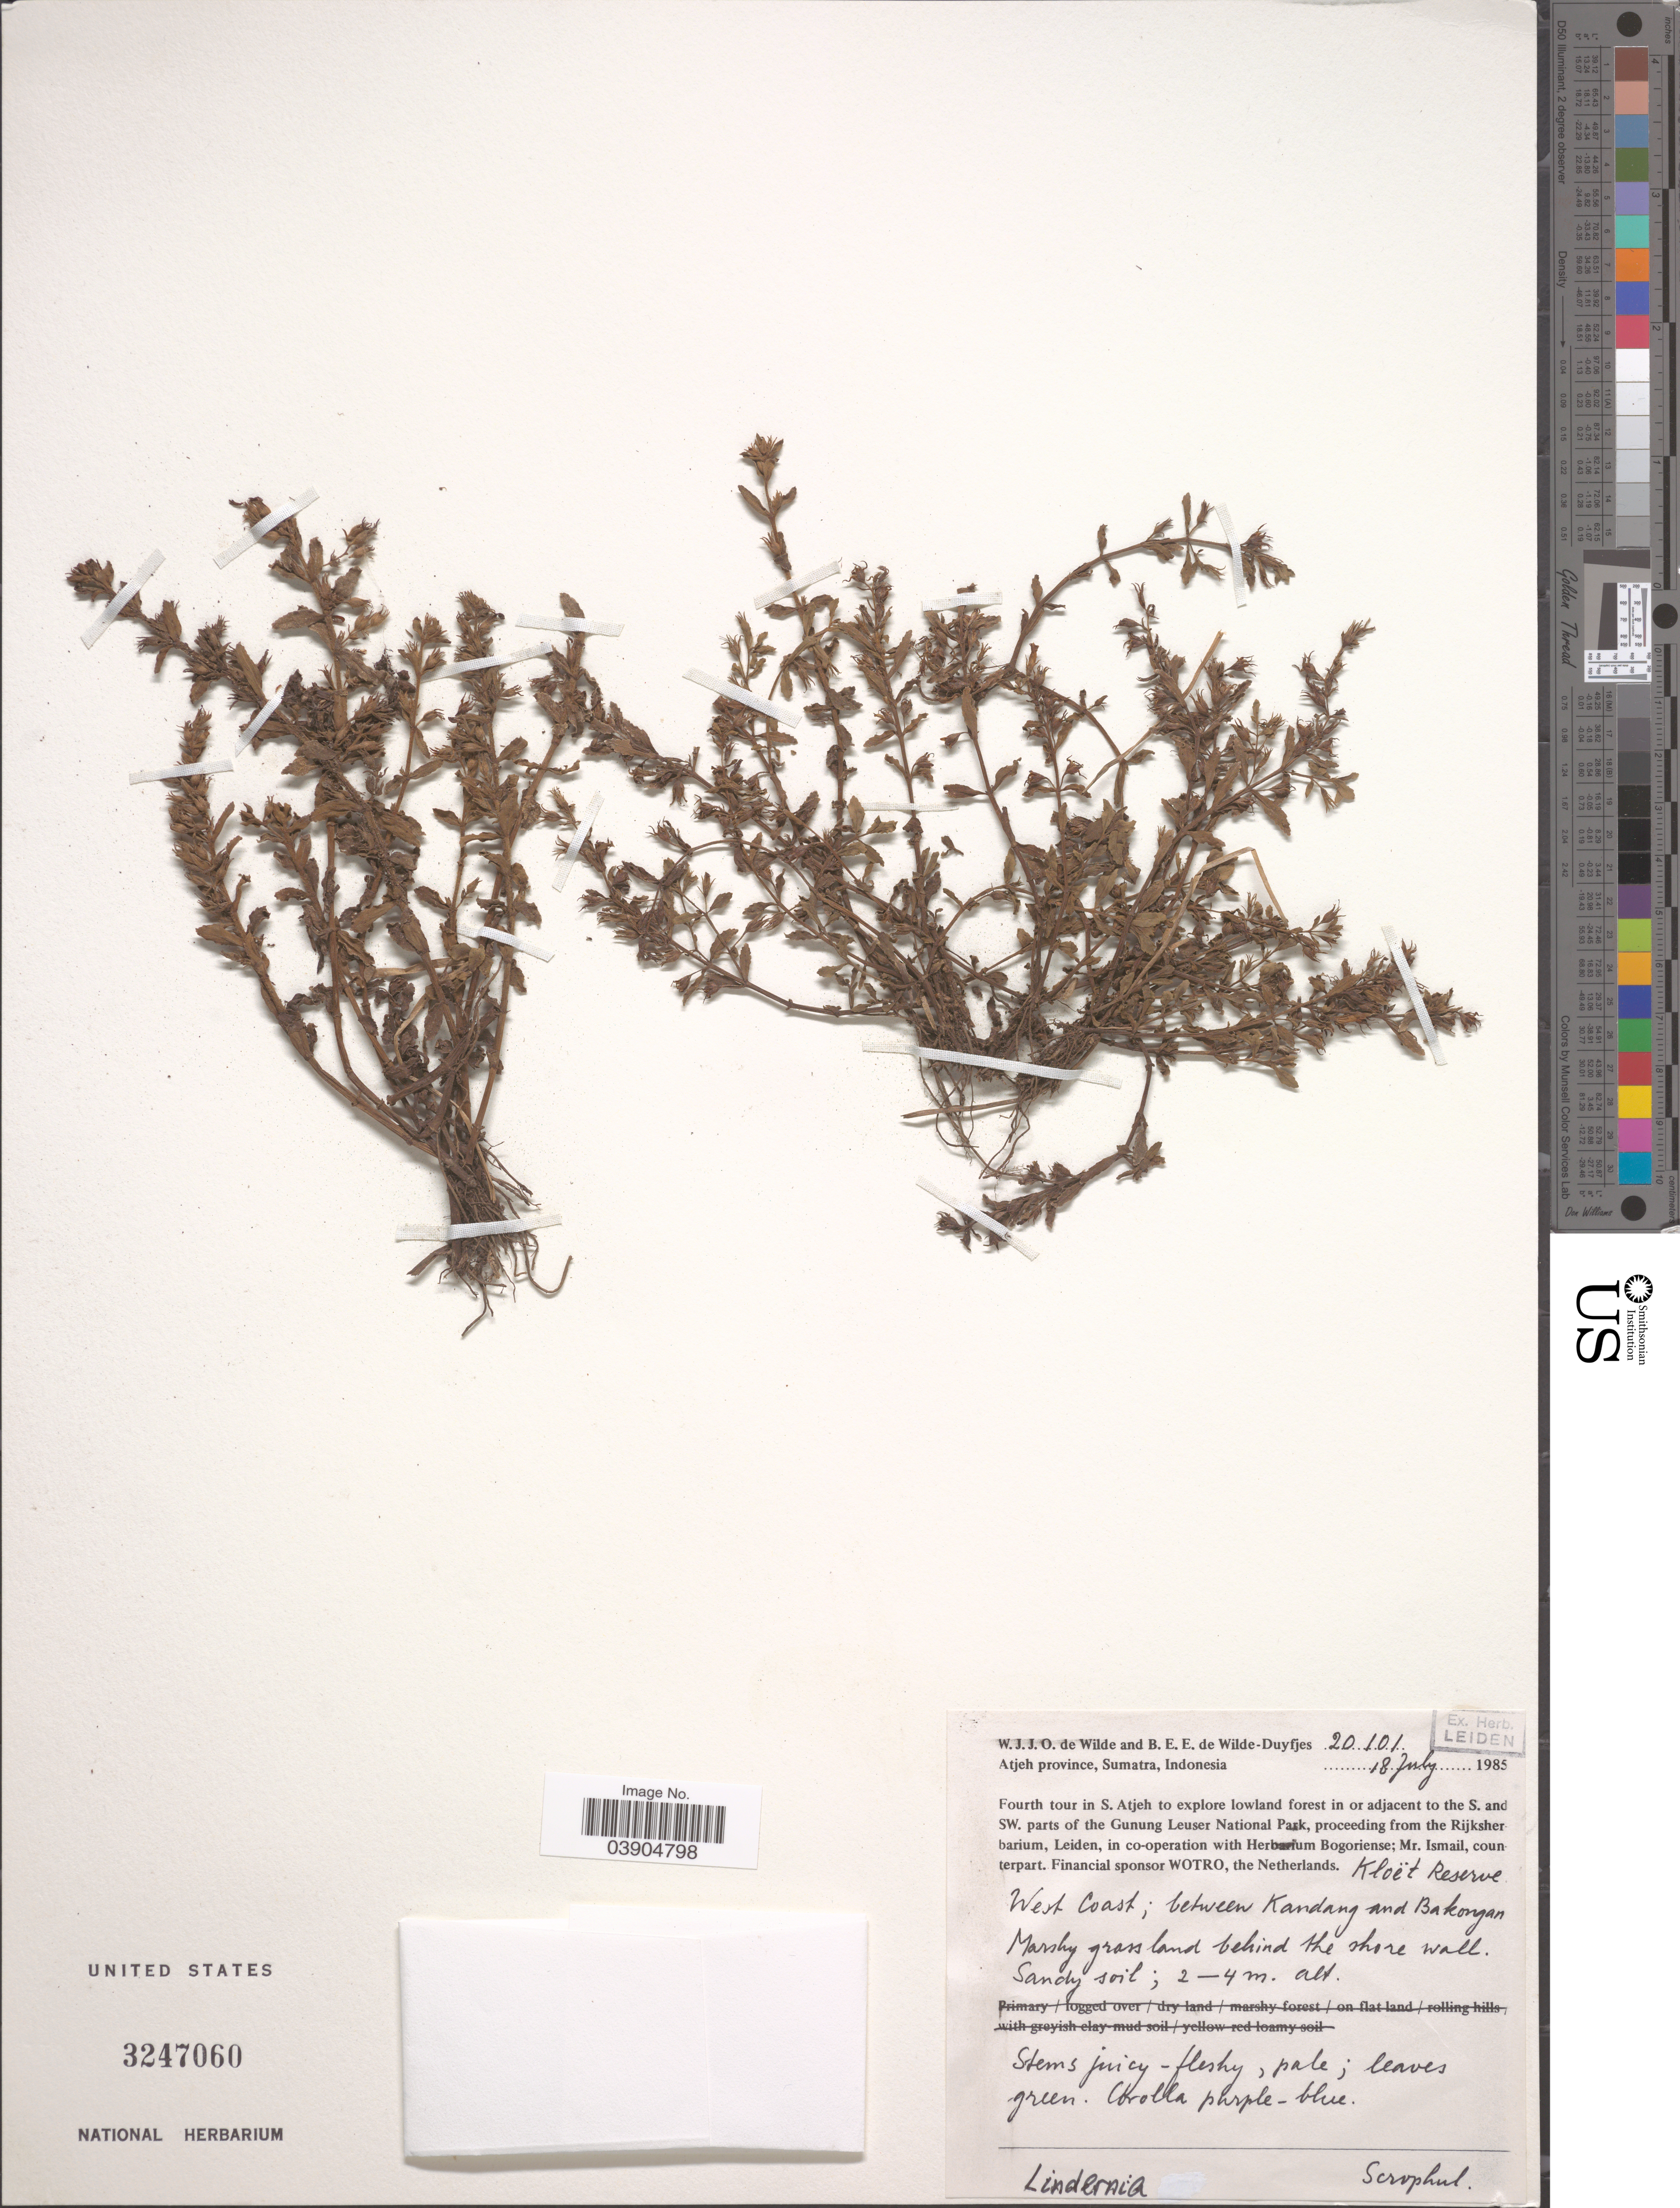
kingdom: Plantae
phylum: Tracheophyta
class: Magnoliopsida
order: Lamiales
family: Linderniaceae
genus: Lindernia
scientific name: Lindernia sp.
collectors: W. J. de Wilde & B. E. de Wilde-Duyfjes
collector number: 20101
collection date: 1985-07-18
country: Indonesia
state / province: Sumatra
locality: Atjeh province. Fourth tour in S. Atjeh to explore lowland forest in or adjacent to the S. and SW. parts of the Gunung Leuser National Park. Klöet Reserve. West Coast; between Kandang and Bakongan. Behind the shore wall.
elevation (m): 2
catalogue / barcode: US 3247060